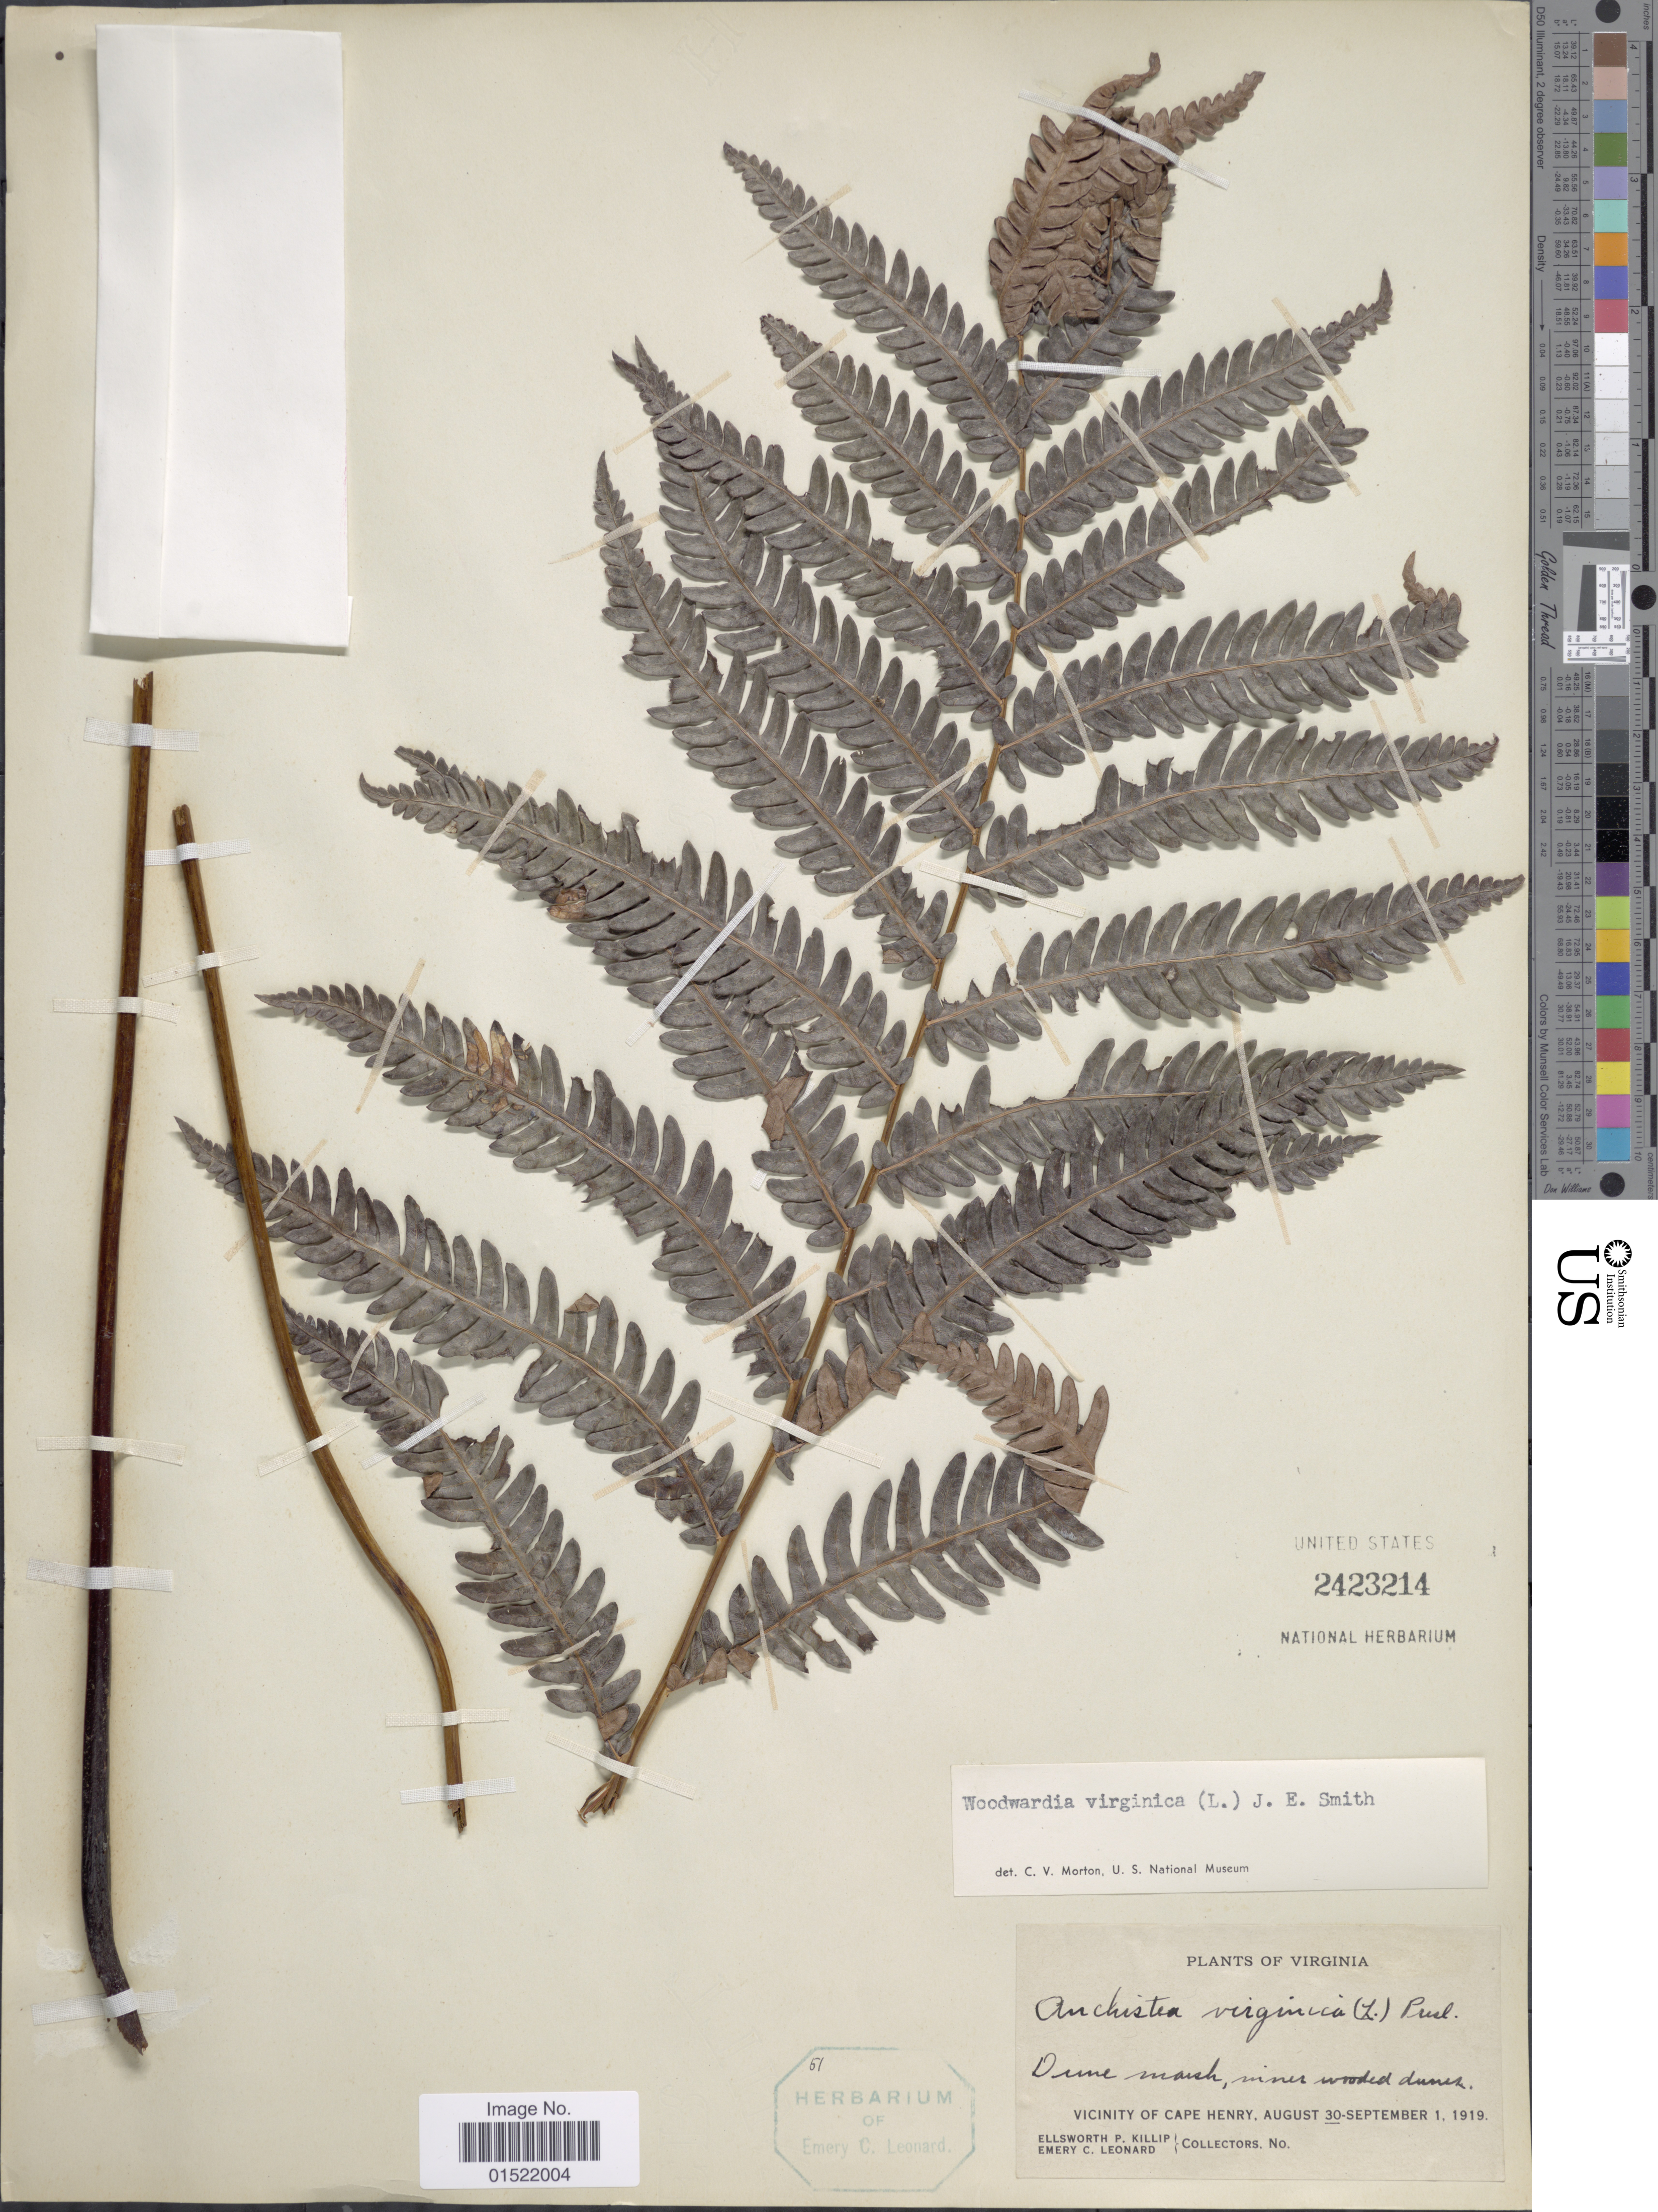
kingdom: Plantae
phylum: Tracheophyta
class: Polypodiopsida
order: Polypodiales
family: Blechnaceae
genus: Woodwardia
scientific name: Woodwardia virginica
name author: (L.) R.M. Sm.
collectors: E. P. Killip & E. C. Leonard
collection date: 1919-08-30/1919-09-01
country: United States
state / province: Virginia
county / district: City of Virginia Beach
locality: Vicinity of Cape Henry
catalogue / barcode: US 2423214